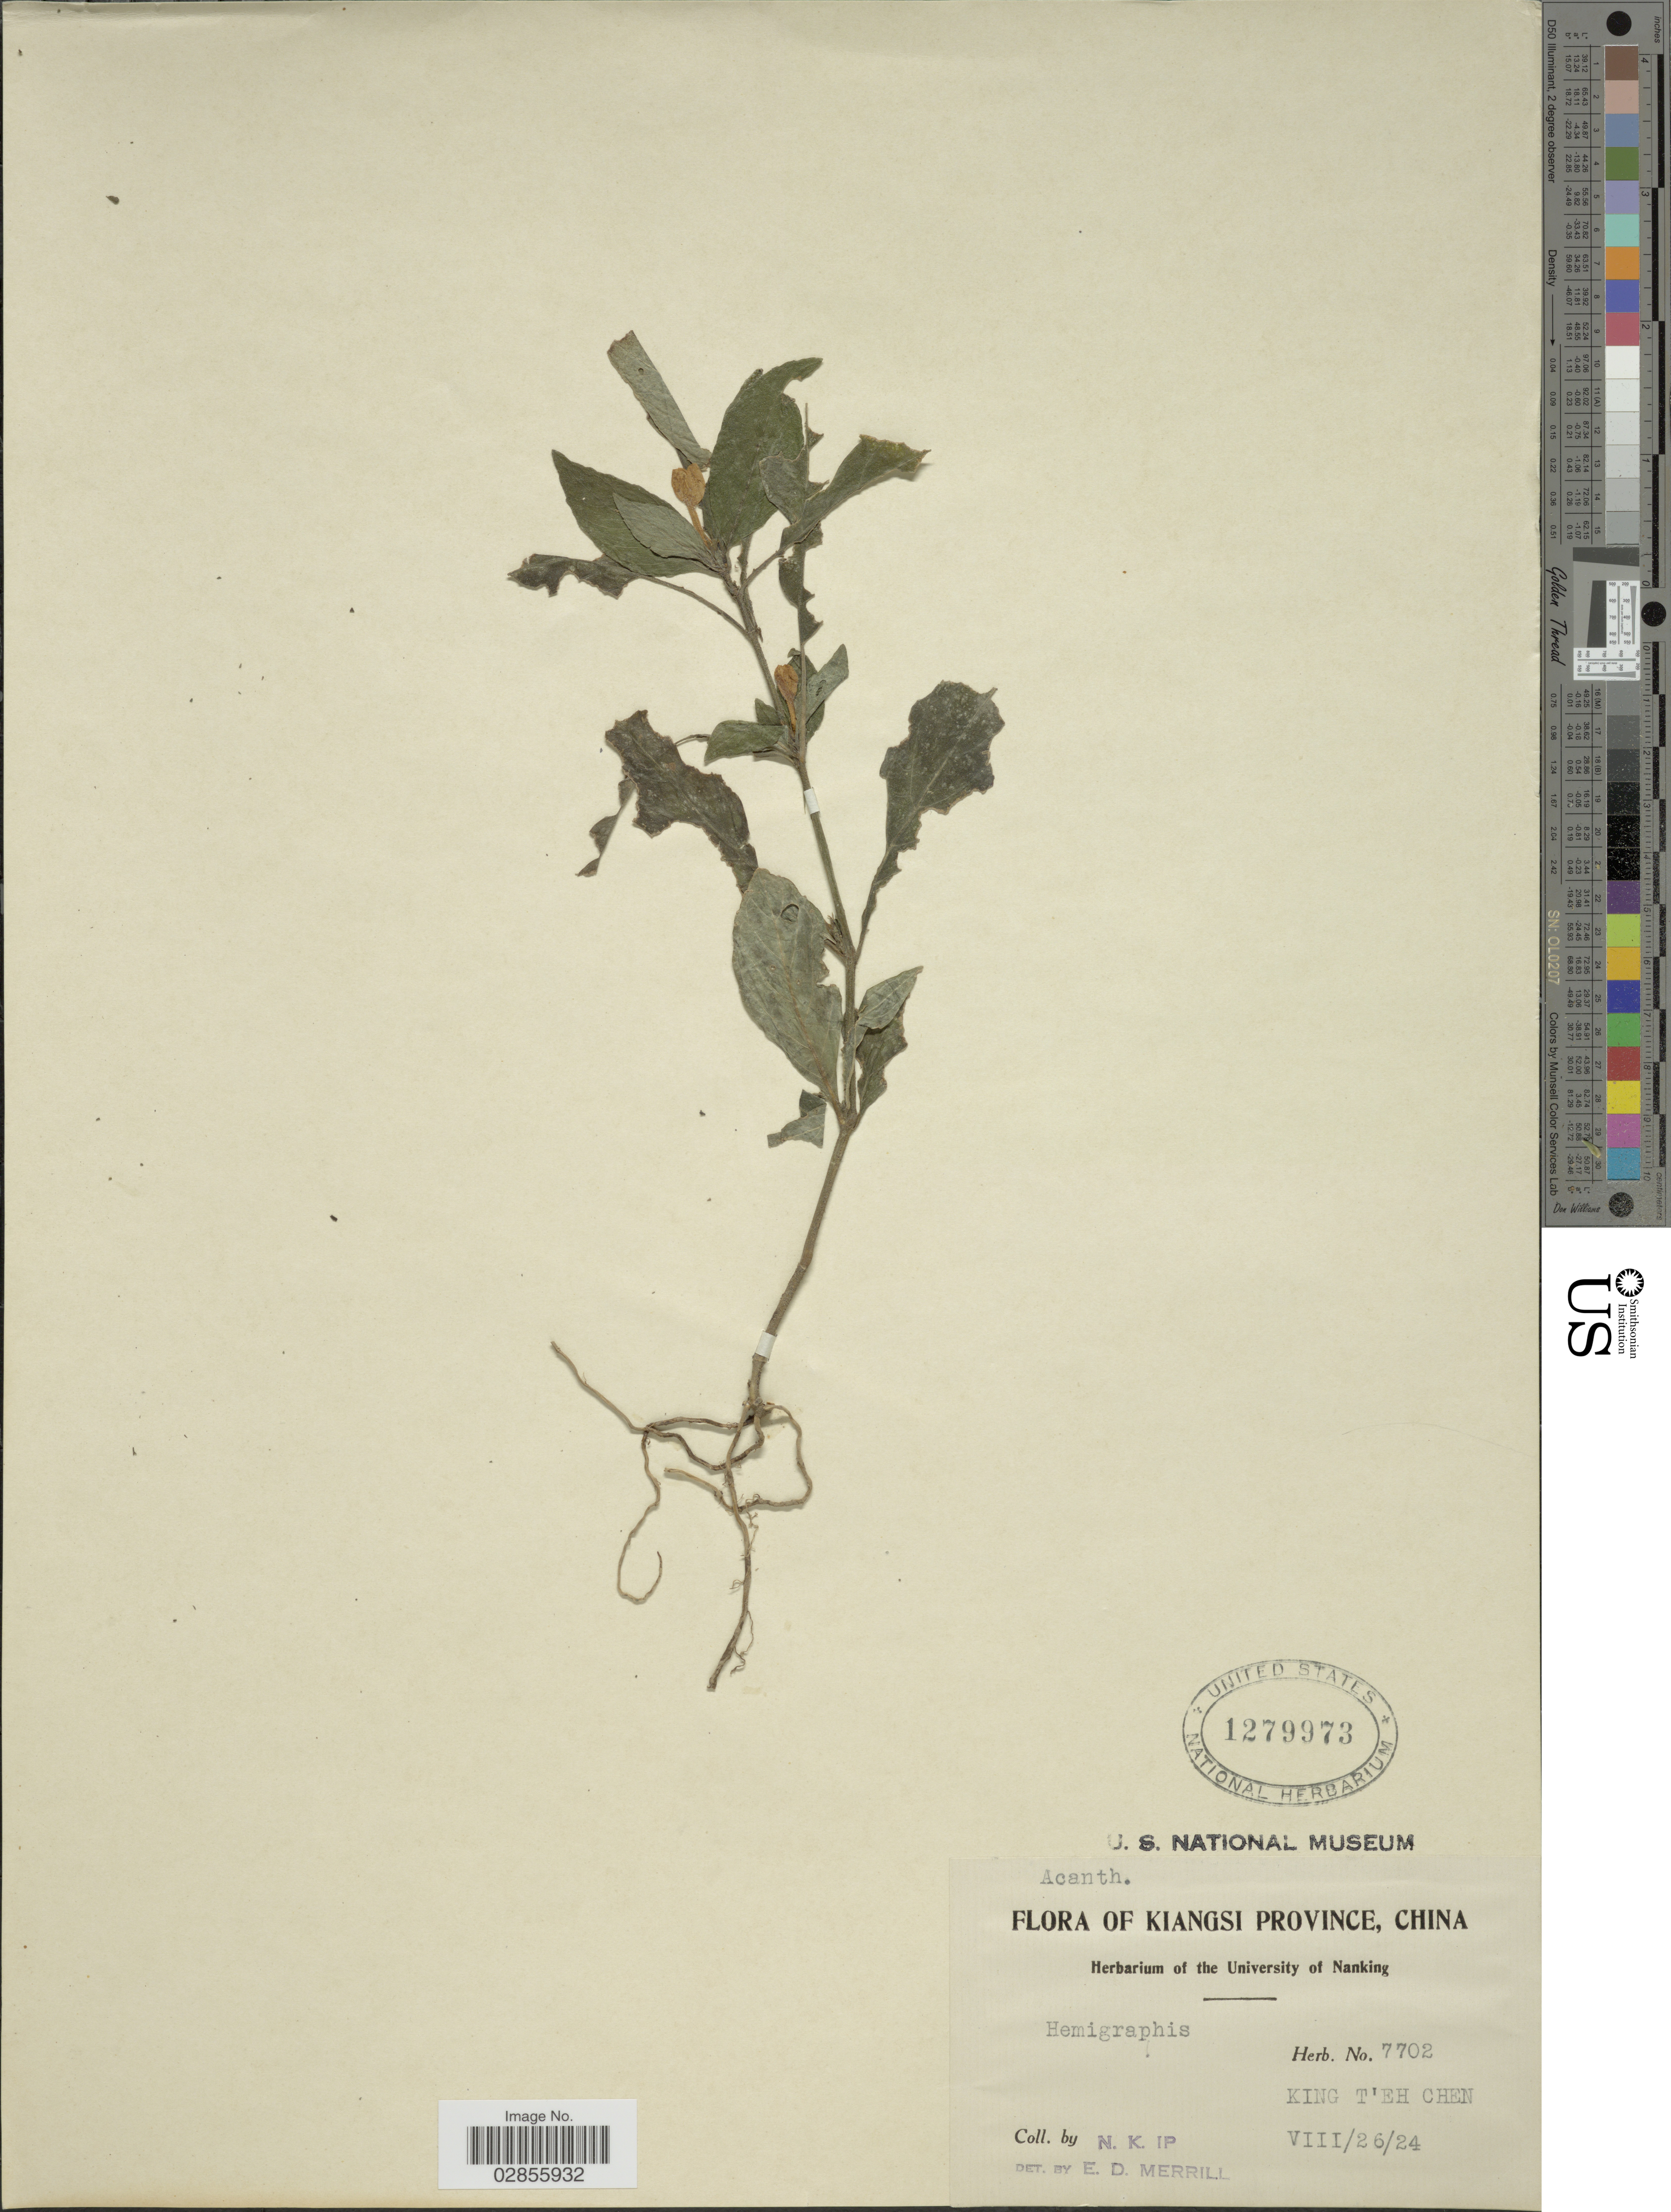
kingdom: Plantae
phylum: Tracheophyta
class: Magnoliopsida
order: Lamiales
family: Acanthaceae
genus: Hemigraphis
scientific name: Hemigraphis sp.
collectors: N. Ip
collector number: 7702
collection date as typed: Transcribed d/m/y: 26/8/24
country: China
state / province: Jiangxi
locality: Kiangsi Province. King T'Eh Chen.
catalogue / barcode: US 1279973